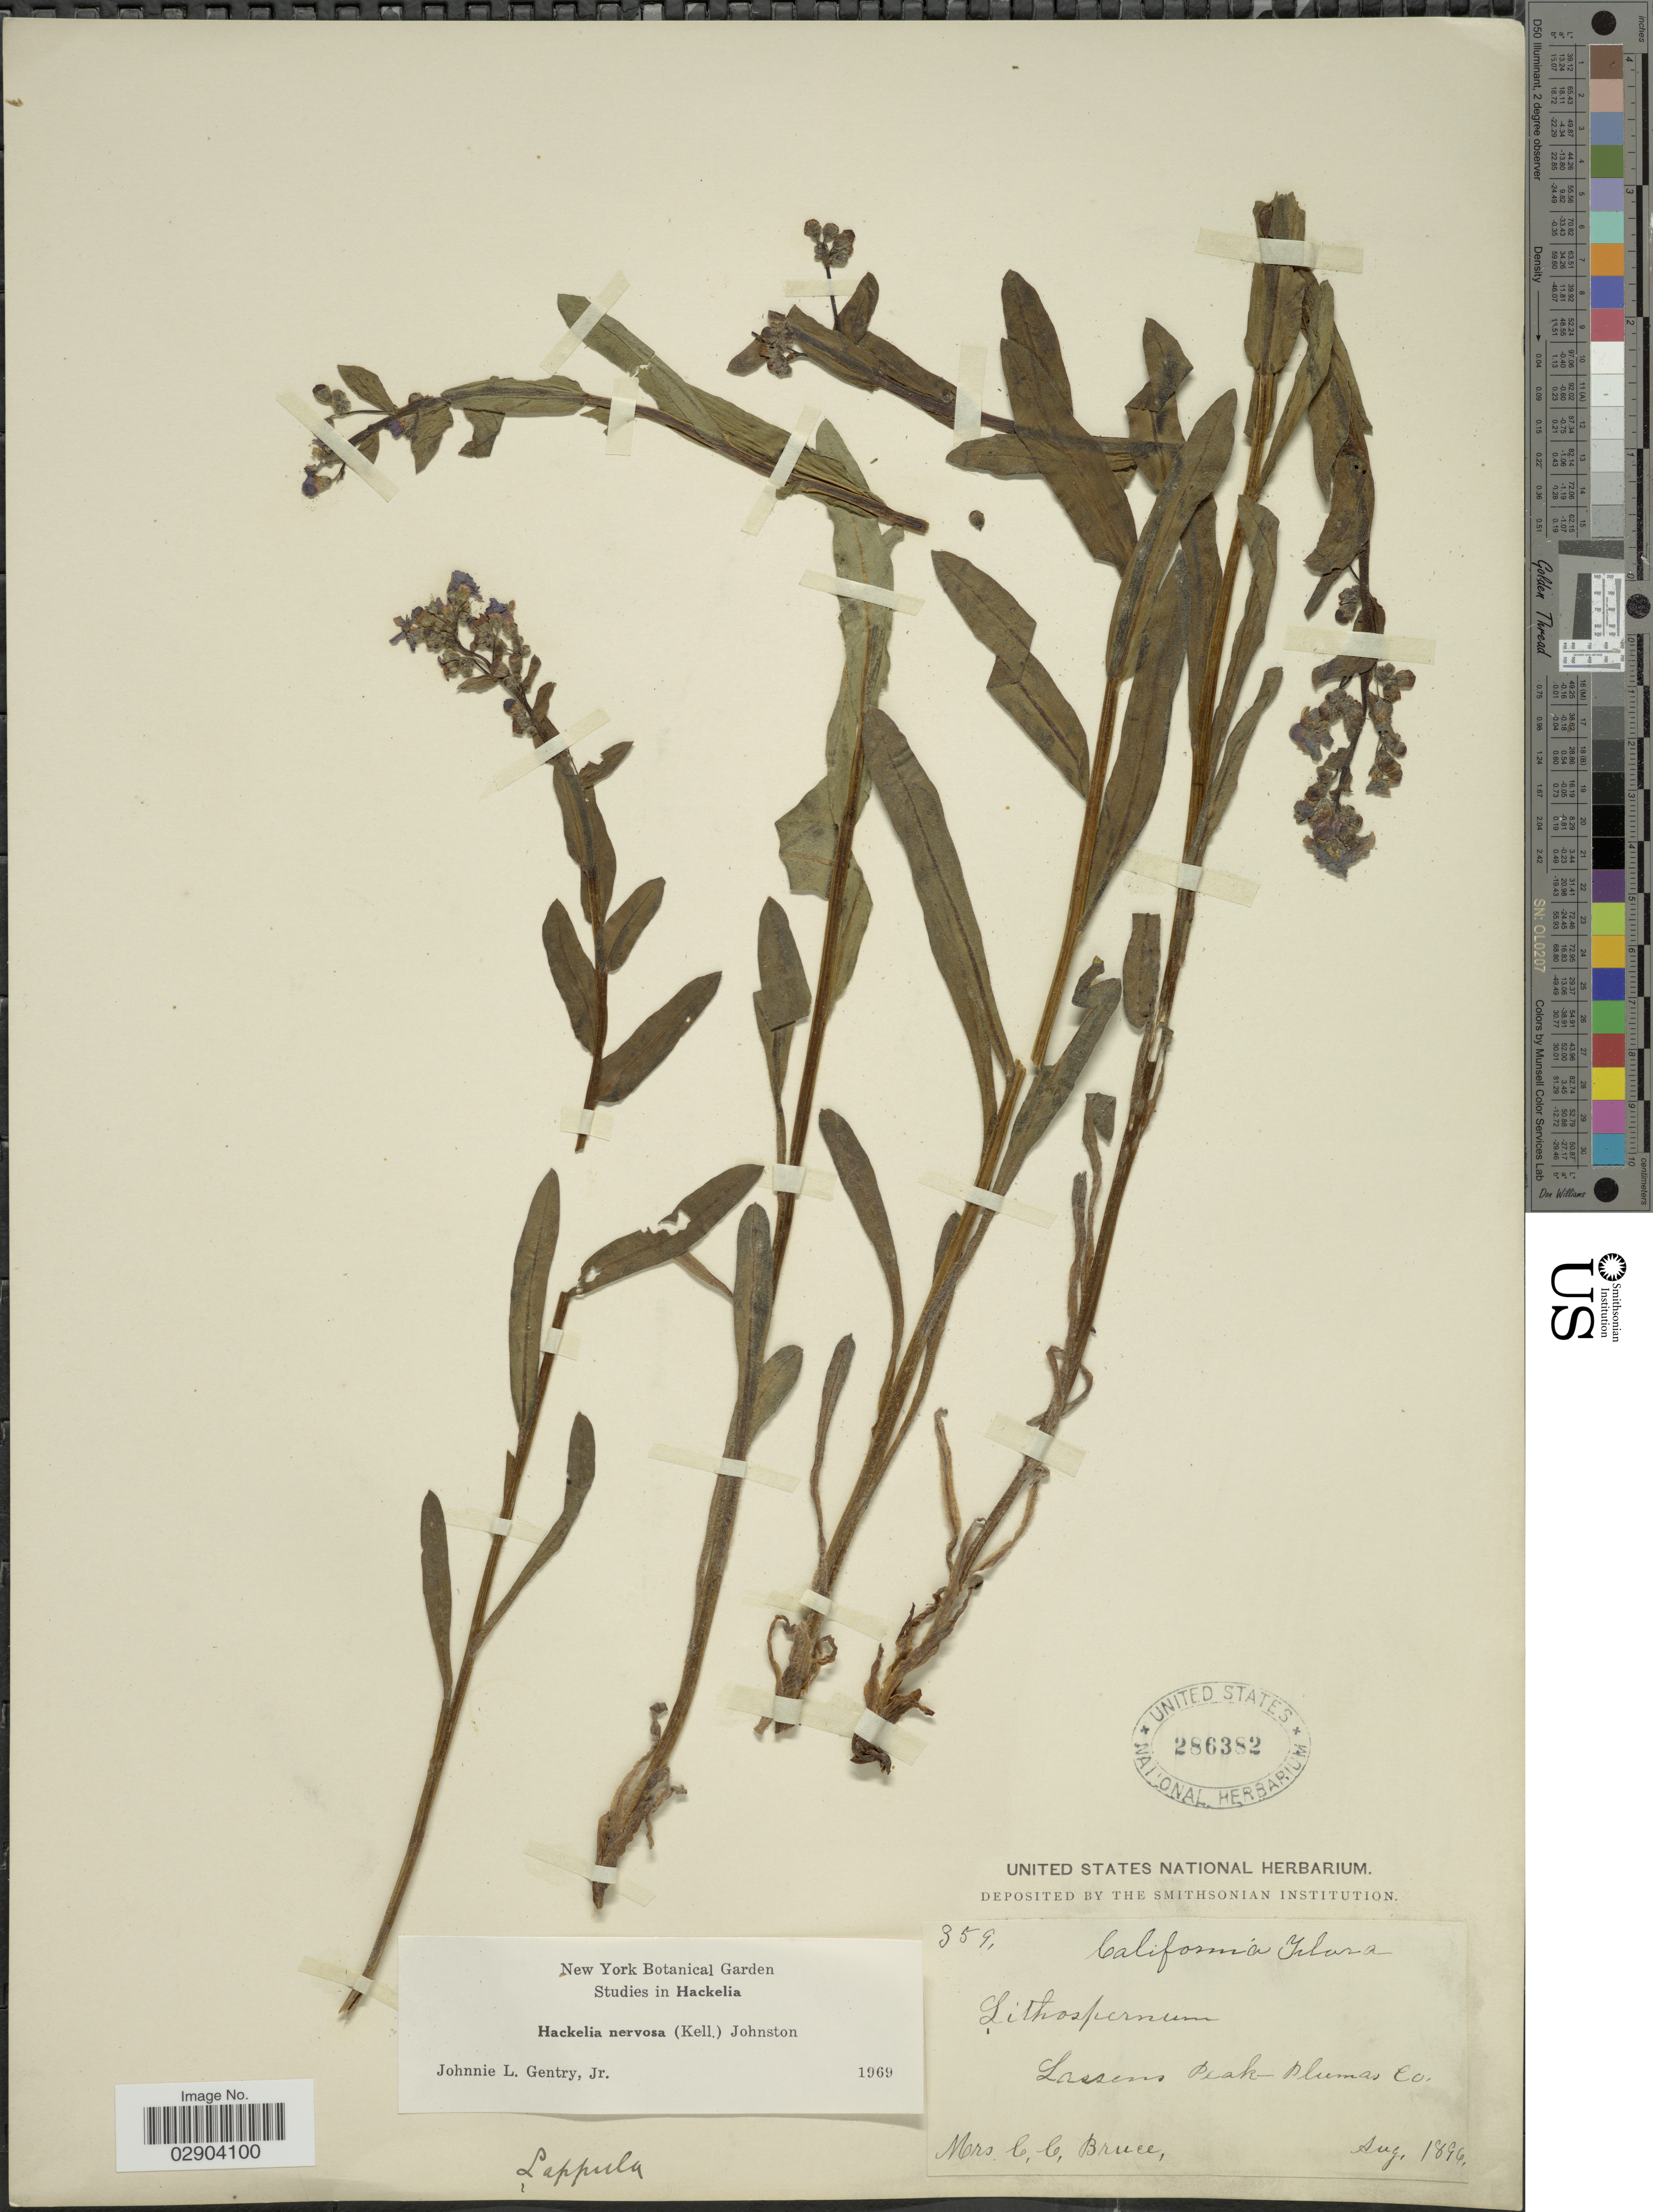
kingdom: Plantae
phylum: Tracheophyta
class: Magnoliopsida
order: Boraginales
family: Boraginaceae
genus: Hackelia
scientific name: Hackelia nervosa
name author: (Kellogg) I.M. Johnst.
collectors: C. Bruce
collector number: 359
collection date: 1844-08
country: United States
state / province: California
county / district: Plumas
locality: Lassens Peak - Plumas Co.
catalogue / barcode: US 286382